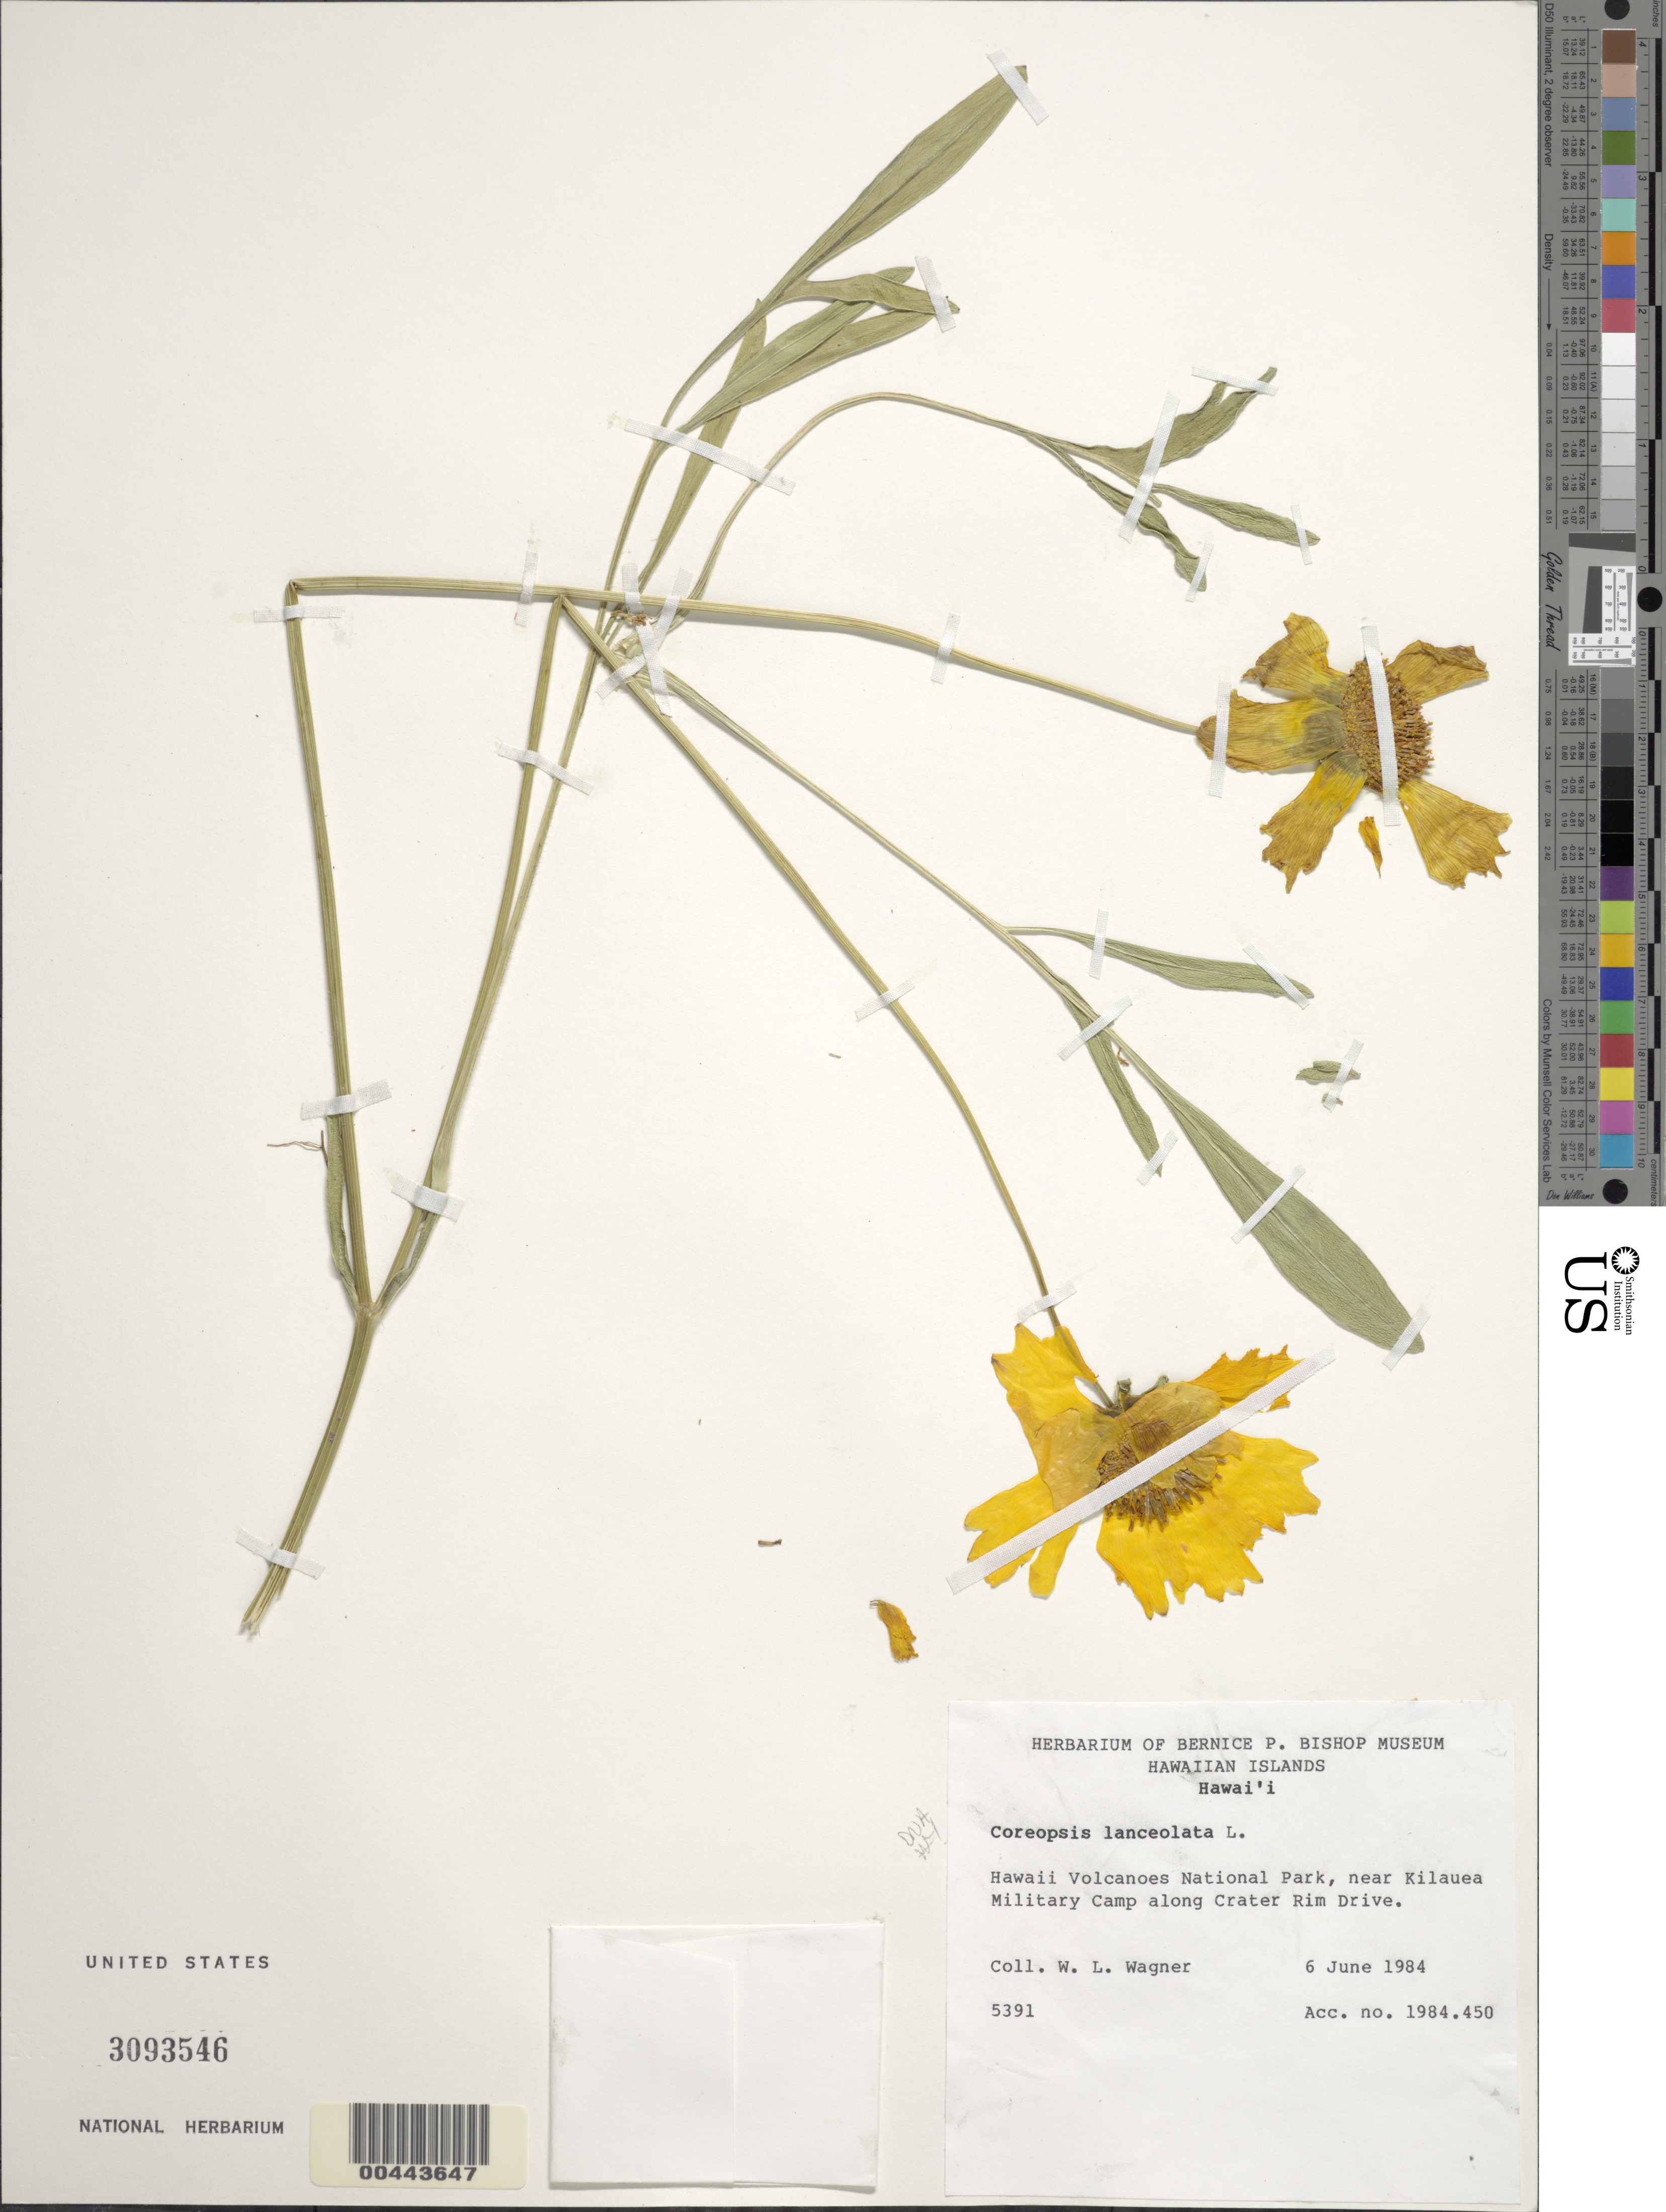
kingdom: Plantae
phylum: Tracheophyta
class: Magnoliopsida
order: Asterales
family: Asteraceae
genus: Coreopsis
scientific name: Coreopsis lanceolata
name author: L.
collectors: W. L. Wagner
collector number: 5391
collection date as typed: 6 Jun 1984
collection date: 1984-06-06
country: United States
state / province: Hawaii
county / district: Hawaii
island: Hawaii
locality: Hawaii Volcanoes National Park, near Kilauea Military Camp along Crater Rim Drive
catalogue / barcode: US 3093546